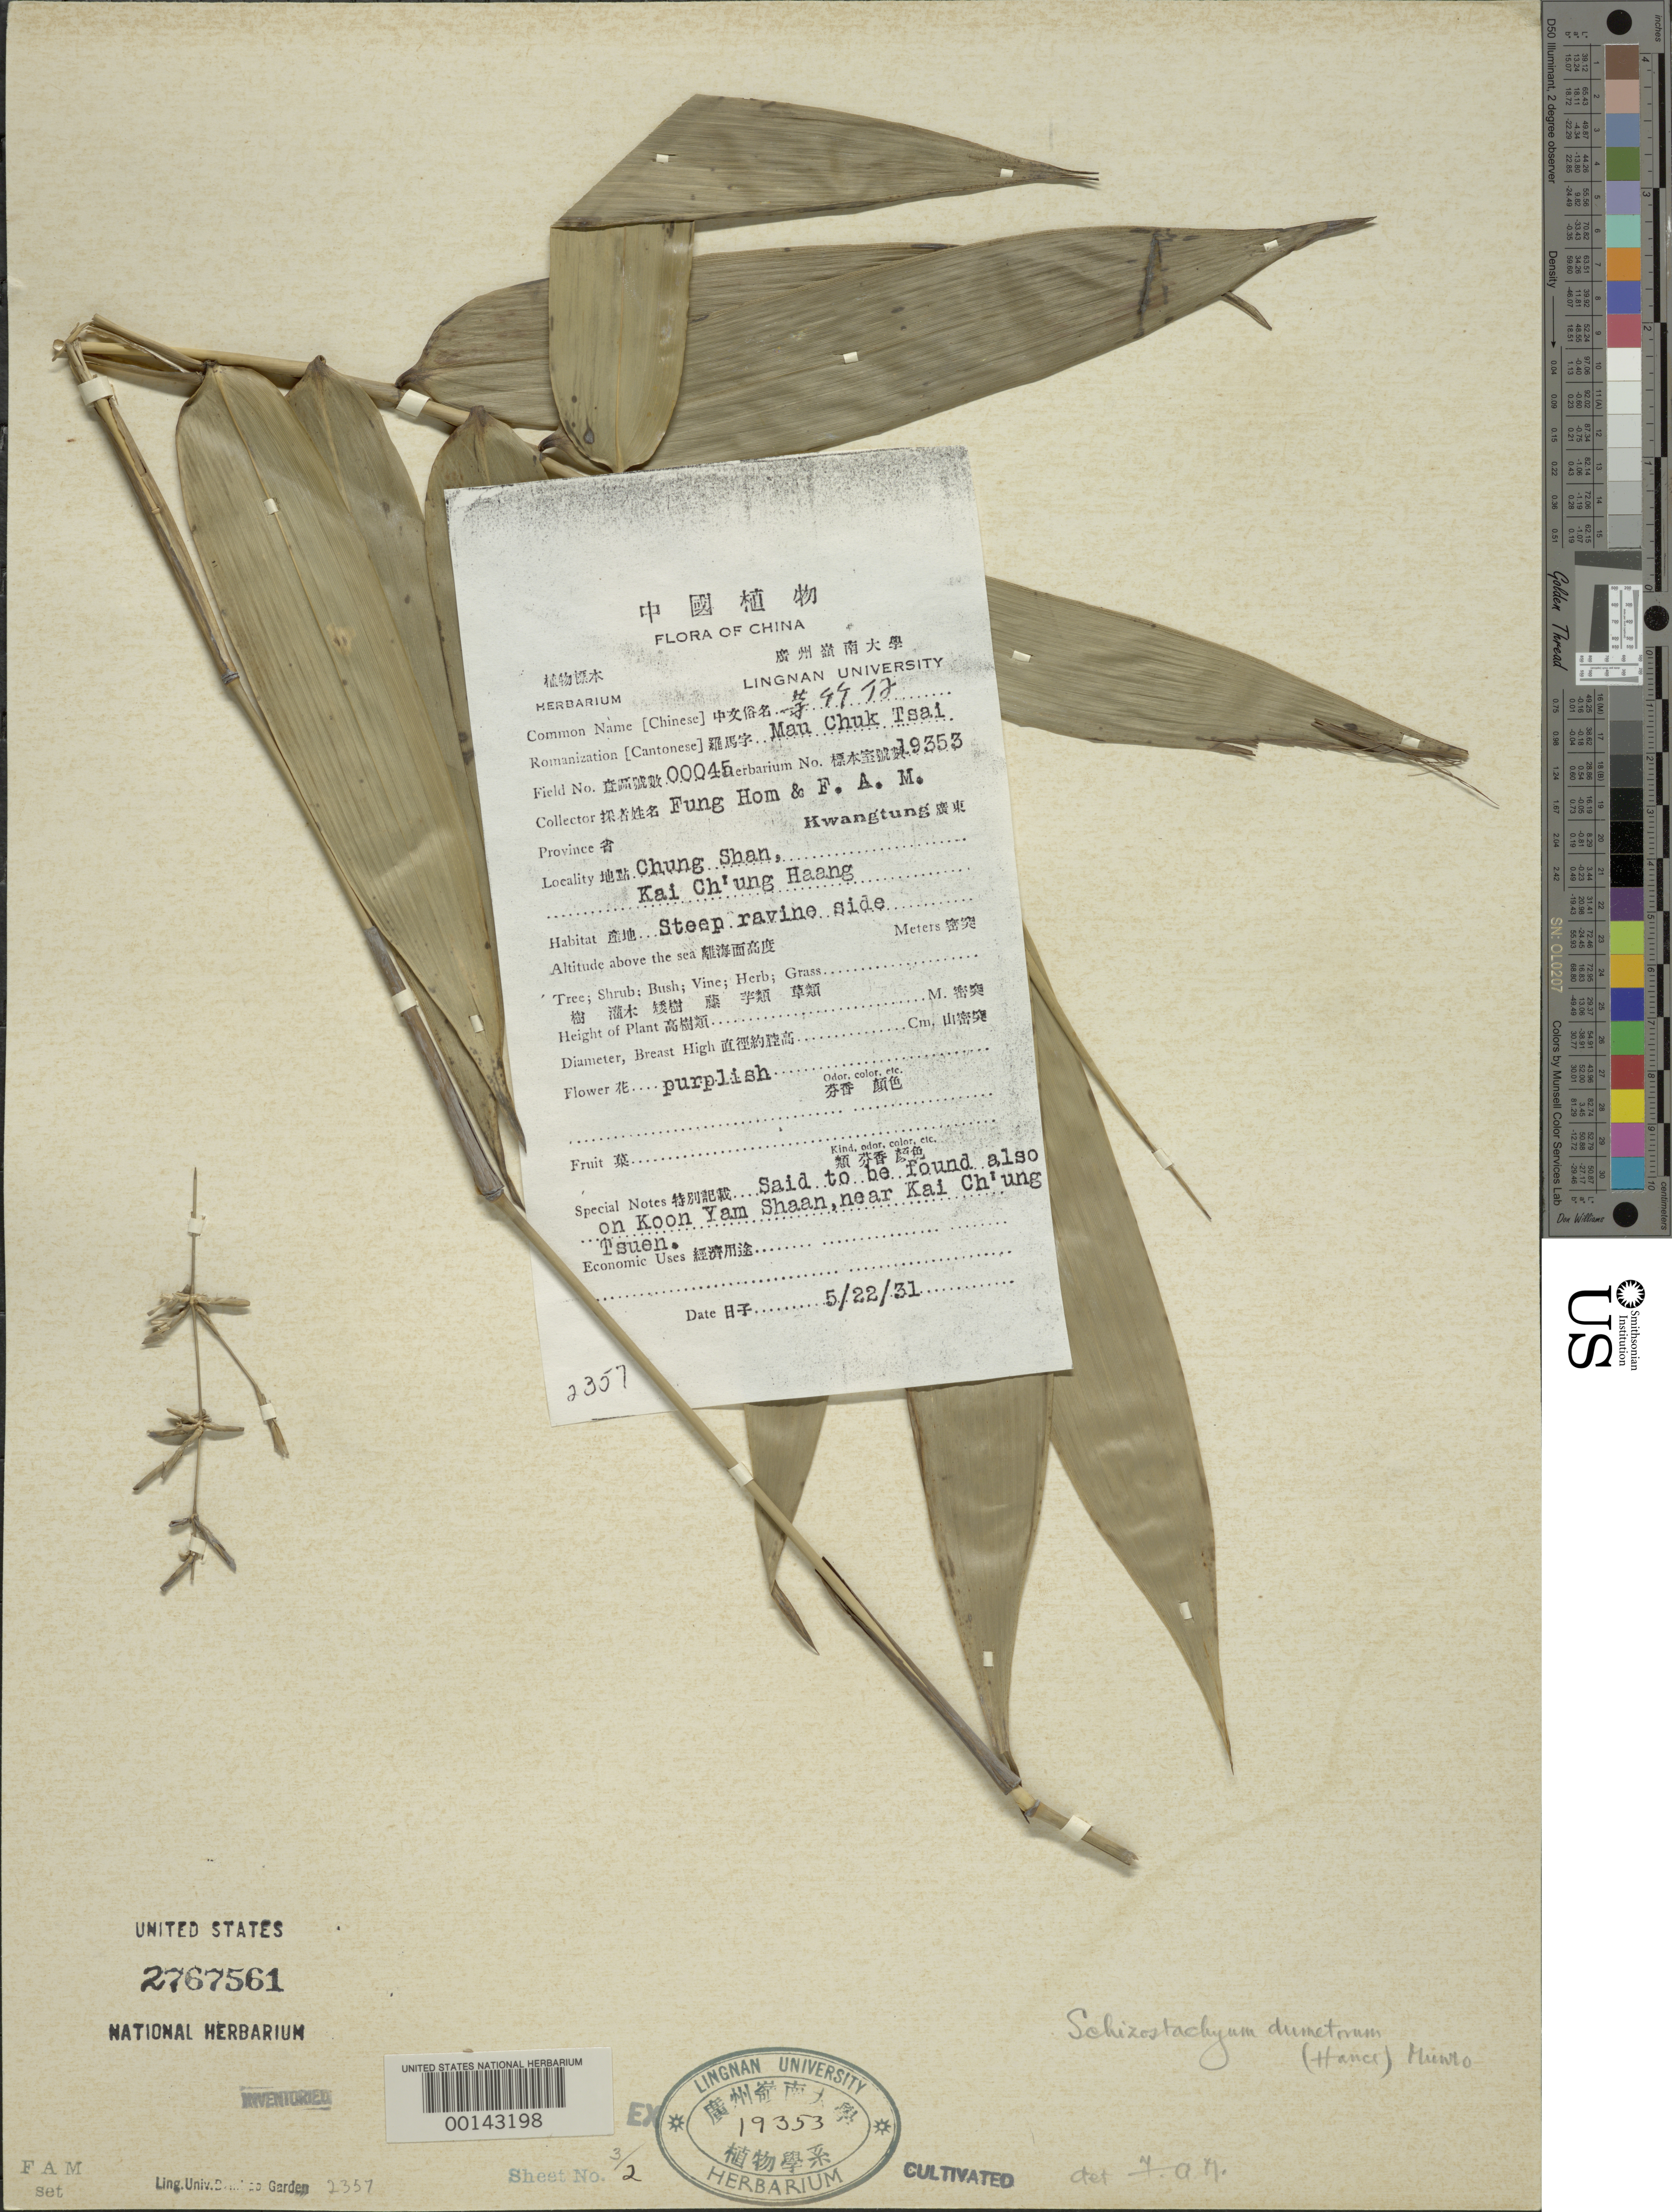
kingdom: Plantae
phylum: Tracheophyta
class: Liliopsida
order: Poales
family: Poaceae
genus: Schizostachyum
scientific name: Schizostachyum dumetorum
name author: (Hance) Munro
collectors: H. L. Fung & F. A. McClure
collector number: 45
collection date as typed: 22 May 1931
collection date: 1931-05-22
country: China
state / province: Guangdong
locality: Chung shan, kai ch'ung haang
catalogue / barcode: US 2767561